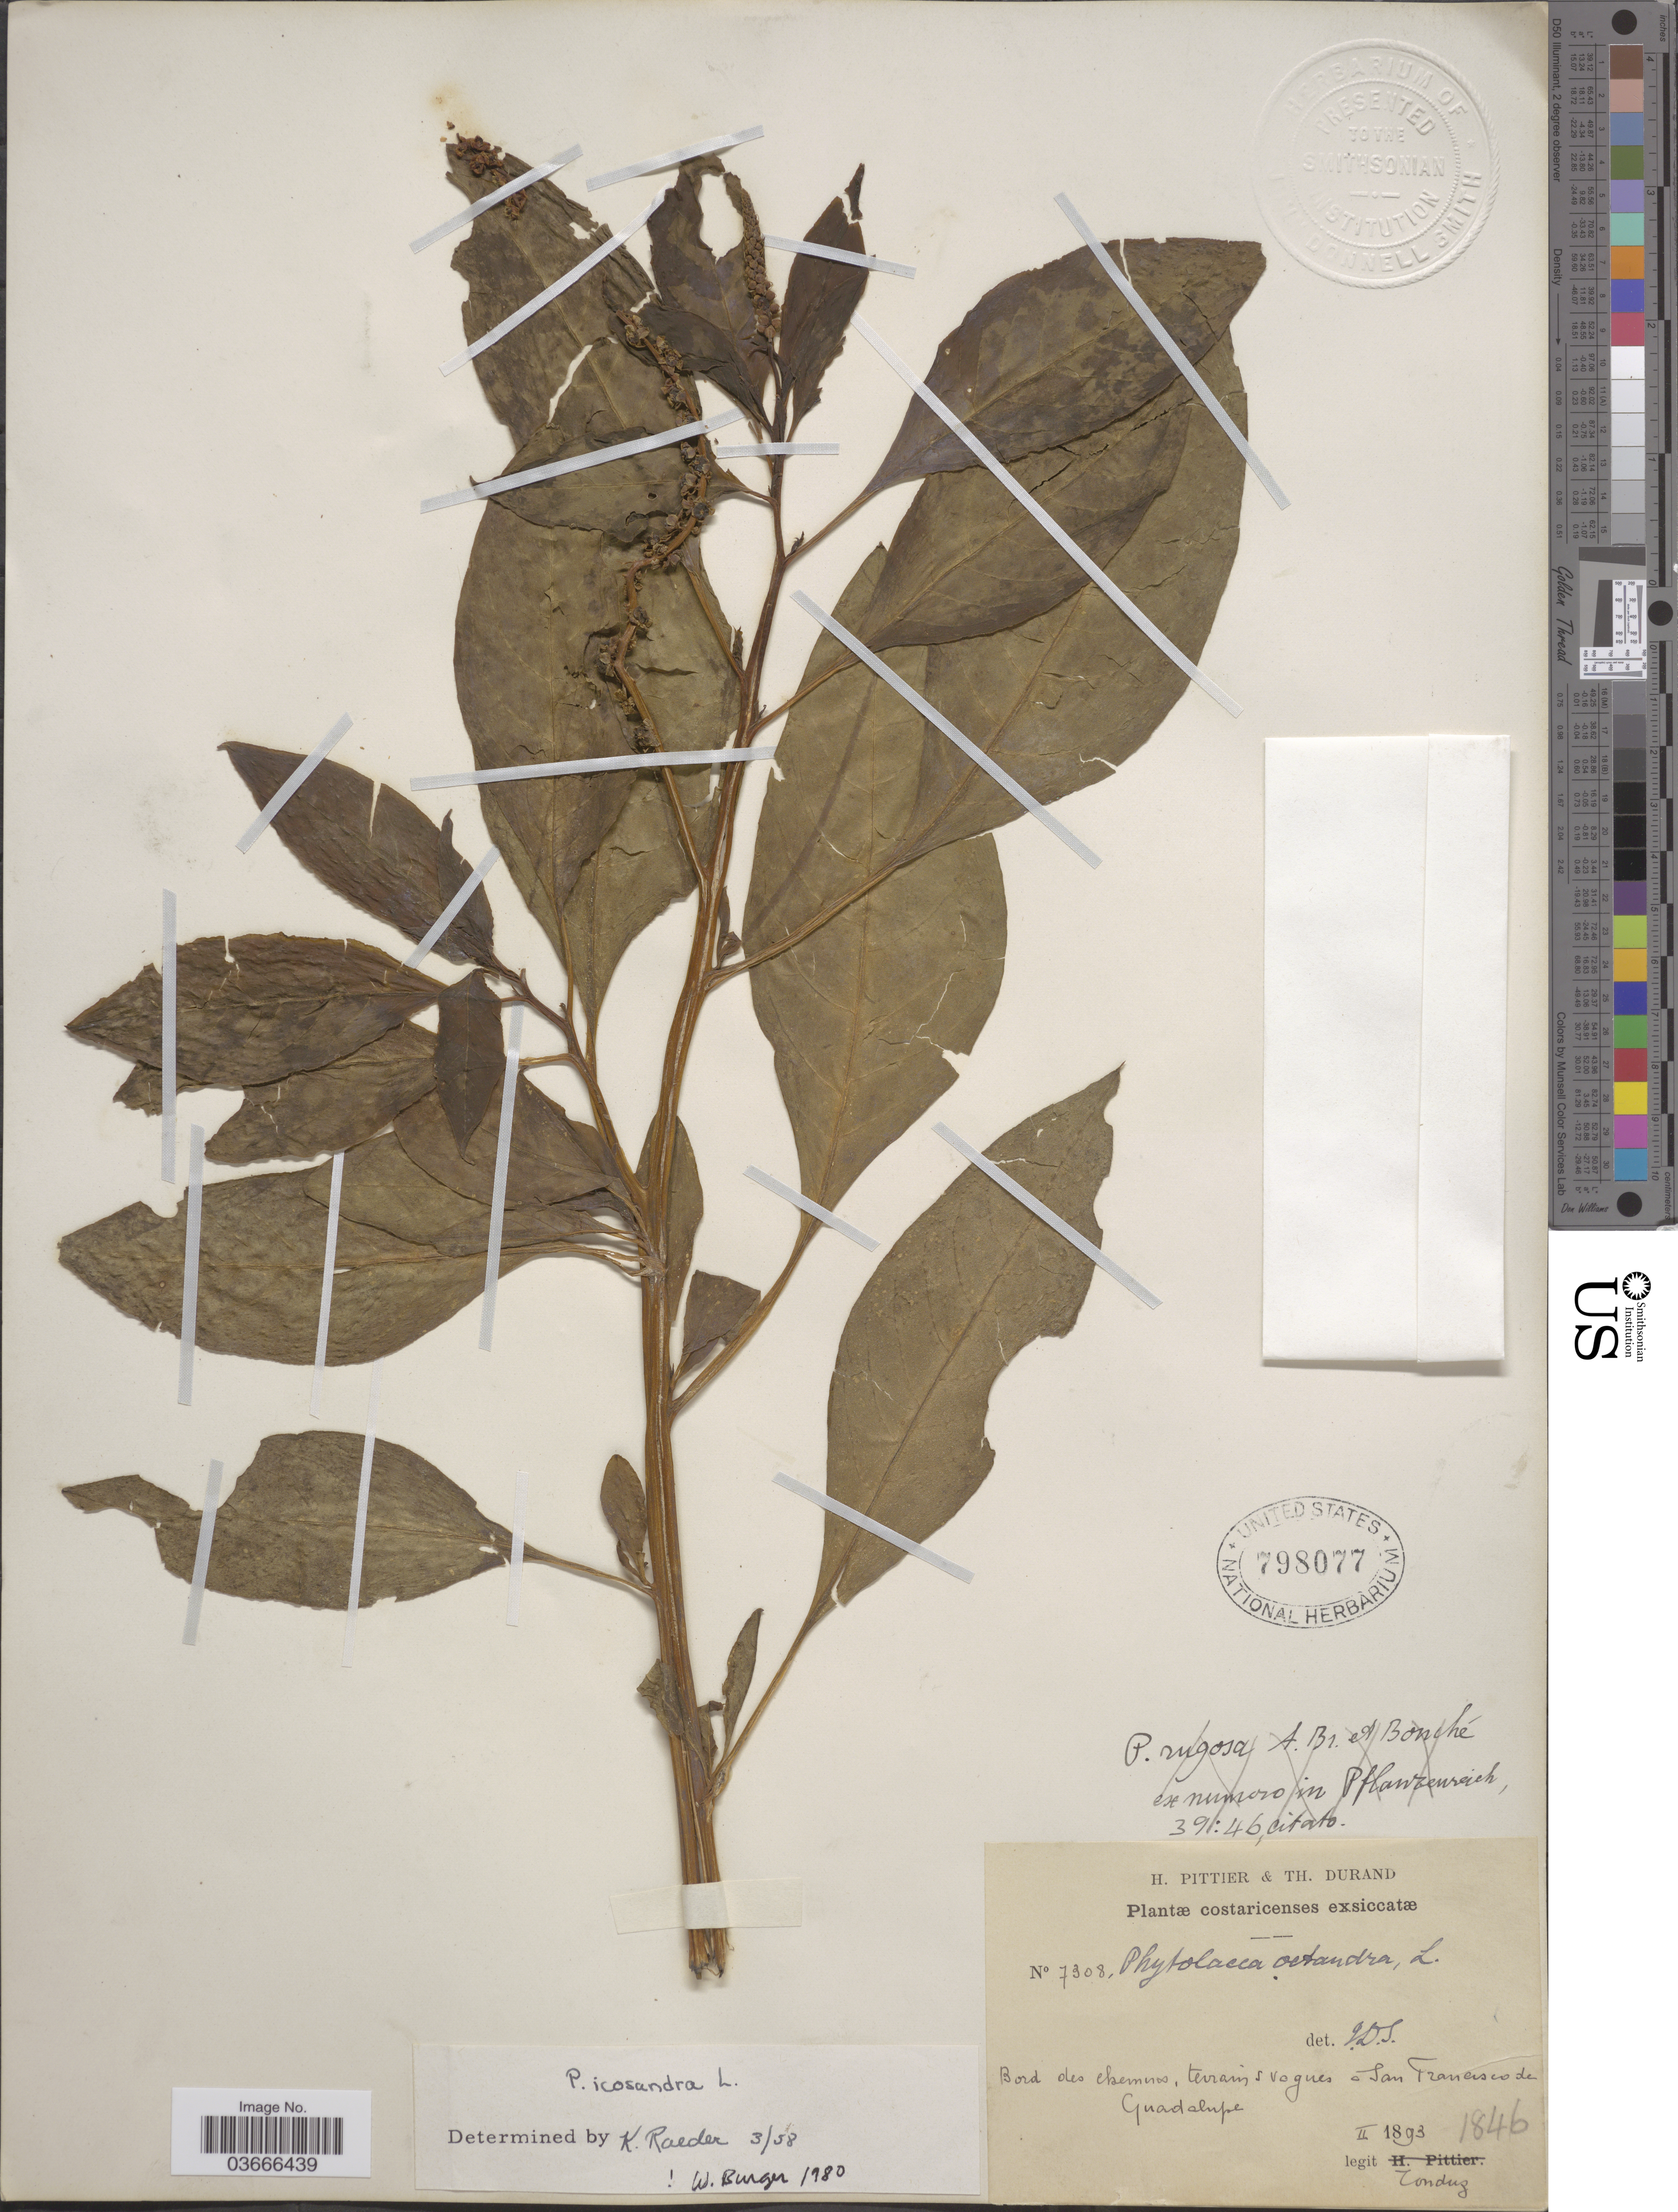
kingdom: Plantae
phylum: Tracheophyta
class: Magnoliopsida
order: Caryophyllales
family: Phytolaccaceae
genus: Phytolacca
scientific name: Phytolacca icosandra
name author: L.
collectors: Tonduz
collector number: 7308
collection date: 1893-02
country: Costa Rica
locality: Bord des cheminos, terrains vogues a San Francisco de Guadalupe.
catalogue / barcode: US 798077